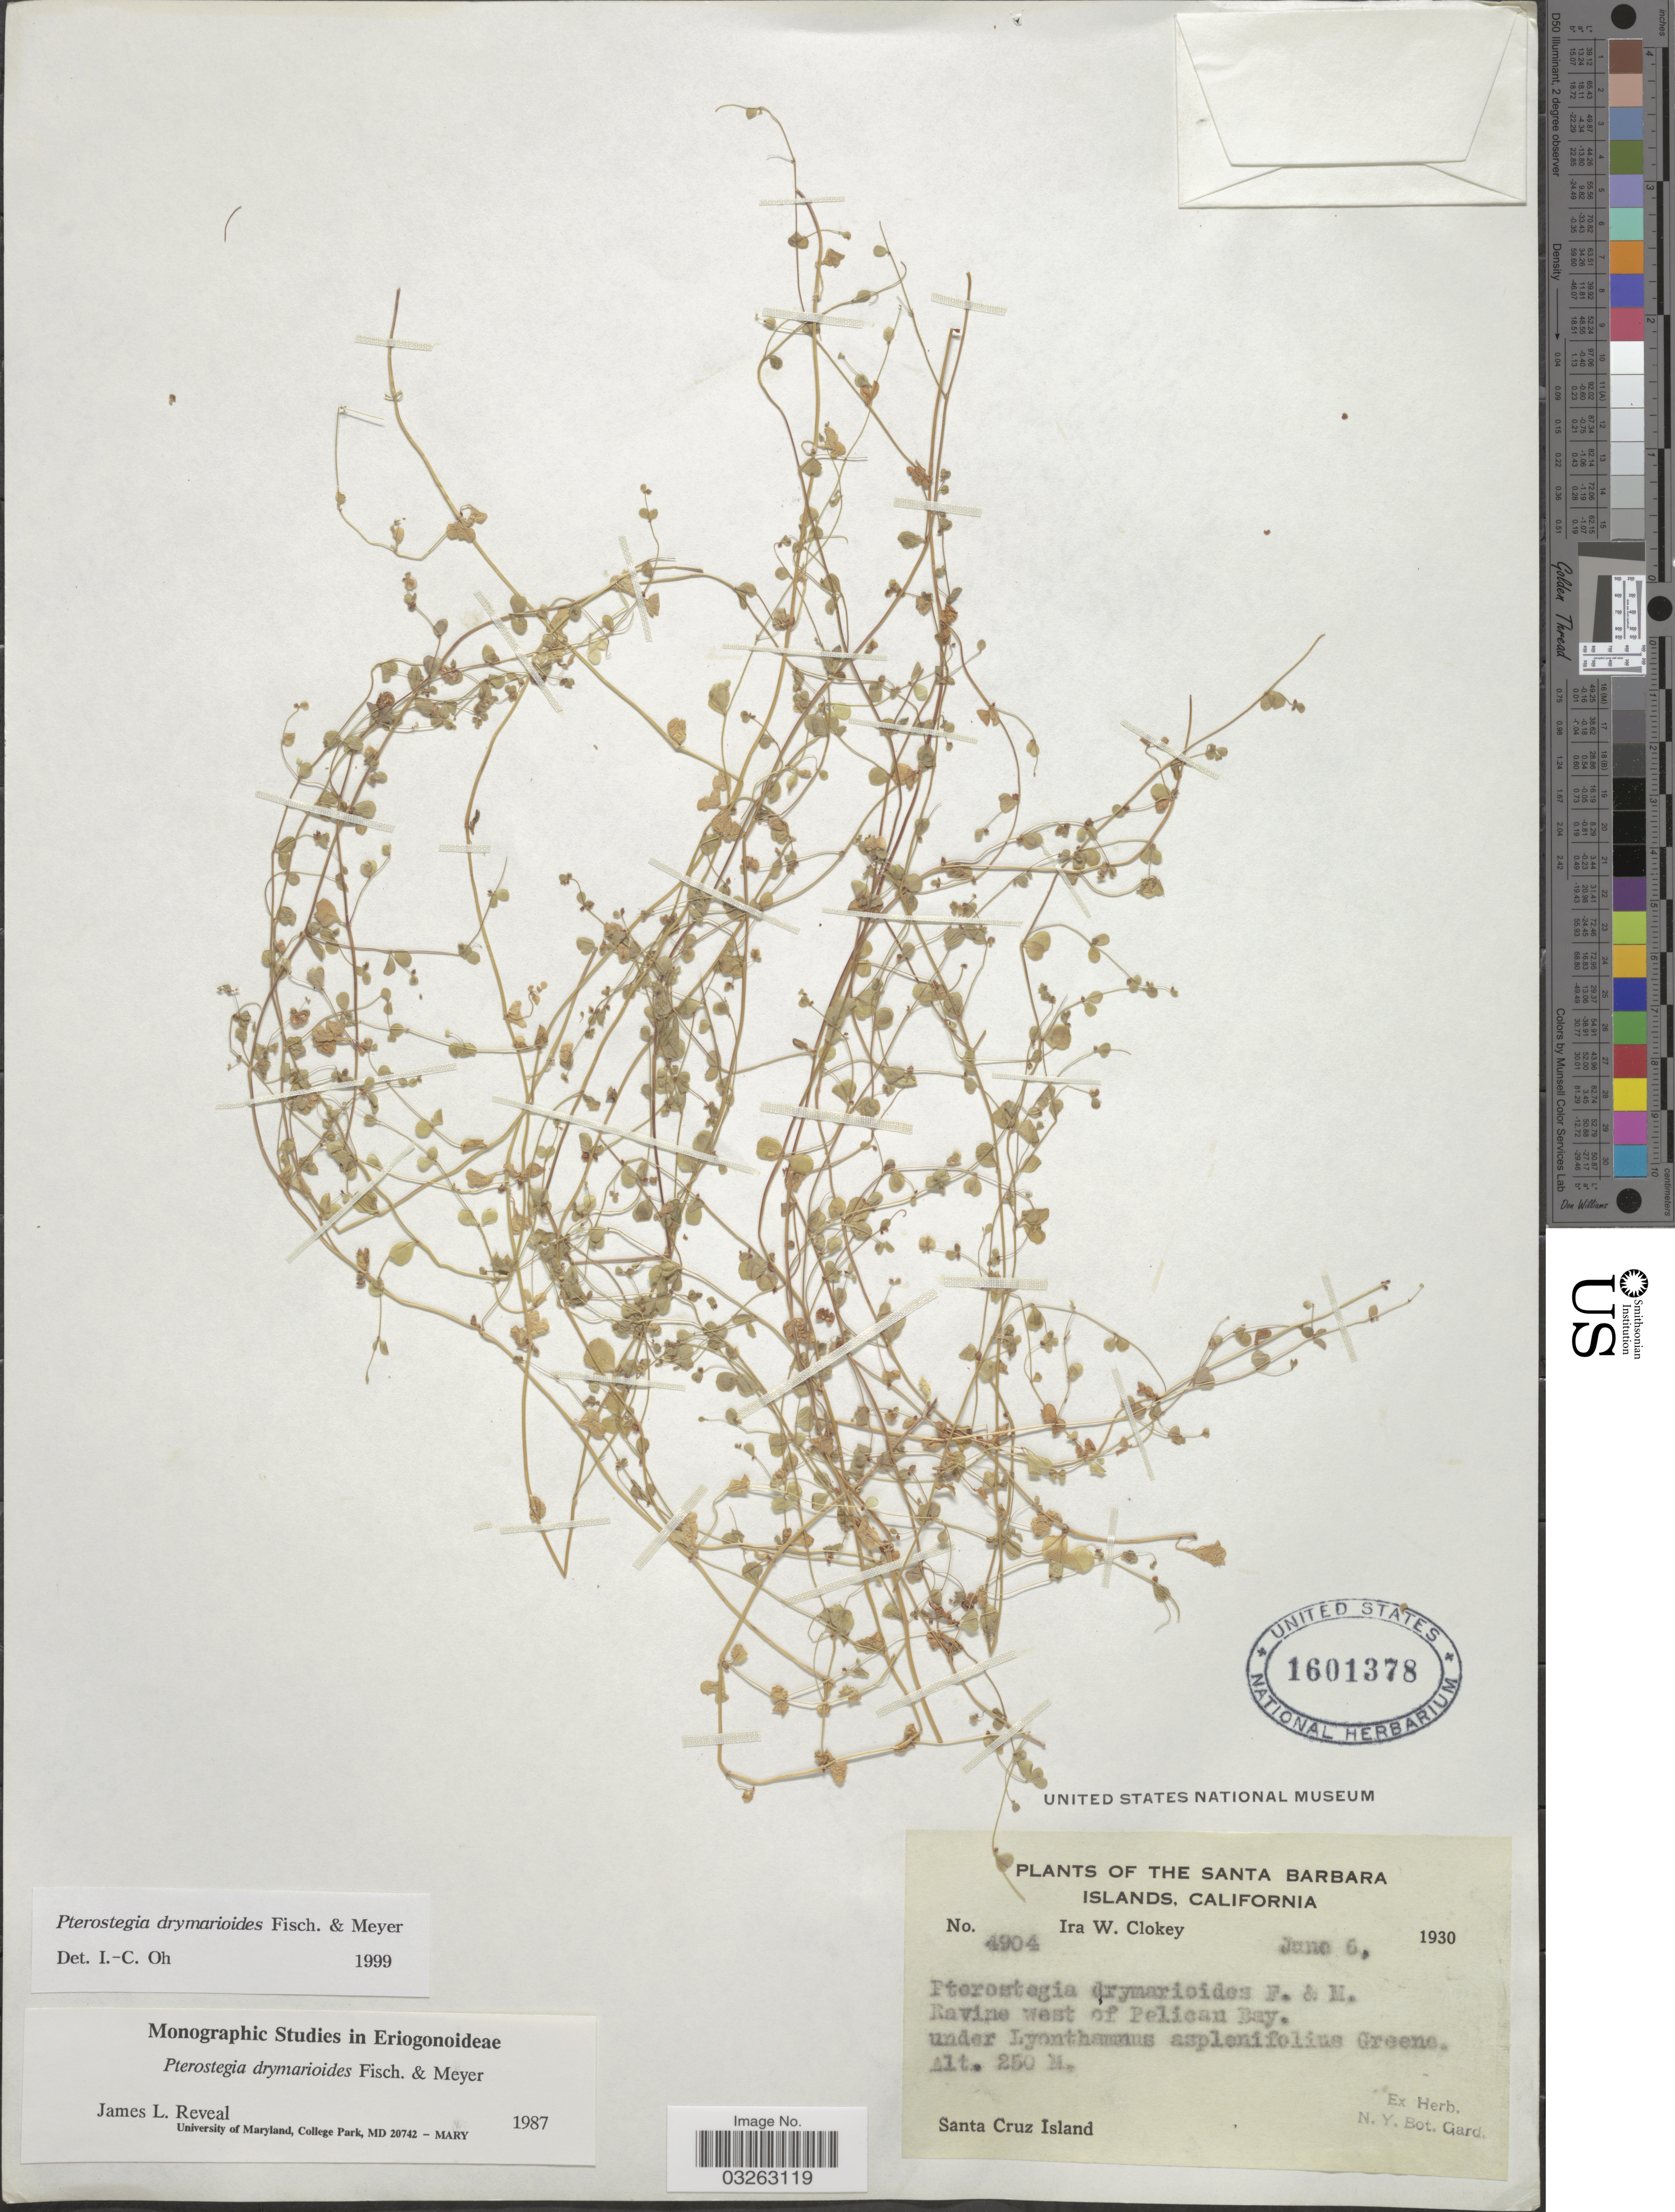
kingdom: Plantae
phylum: Tracheophyta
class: Magnoliopsida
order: Caryophyllales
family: Polygonaceae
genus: Pterostegia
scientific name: Pterostegia drymarioides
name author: Fisch. & C.A. Mey.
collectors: I. W. Clokey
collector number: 4904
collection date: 1930-06-06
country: United States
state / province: California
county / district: Santa Barbara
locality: The Santa Barbara Islands, Ravine west of Pelican Bay.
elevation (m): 250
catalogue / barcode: US 1601378